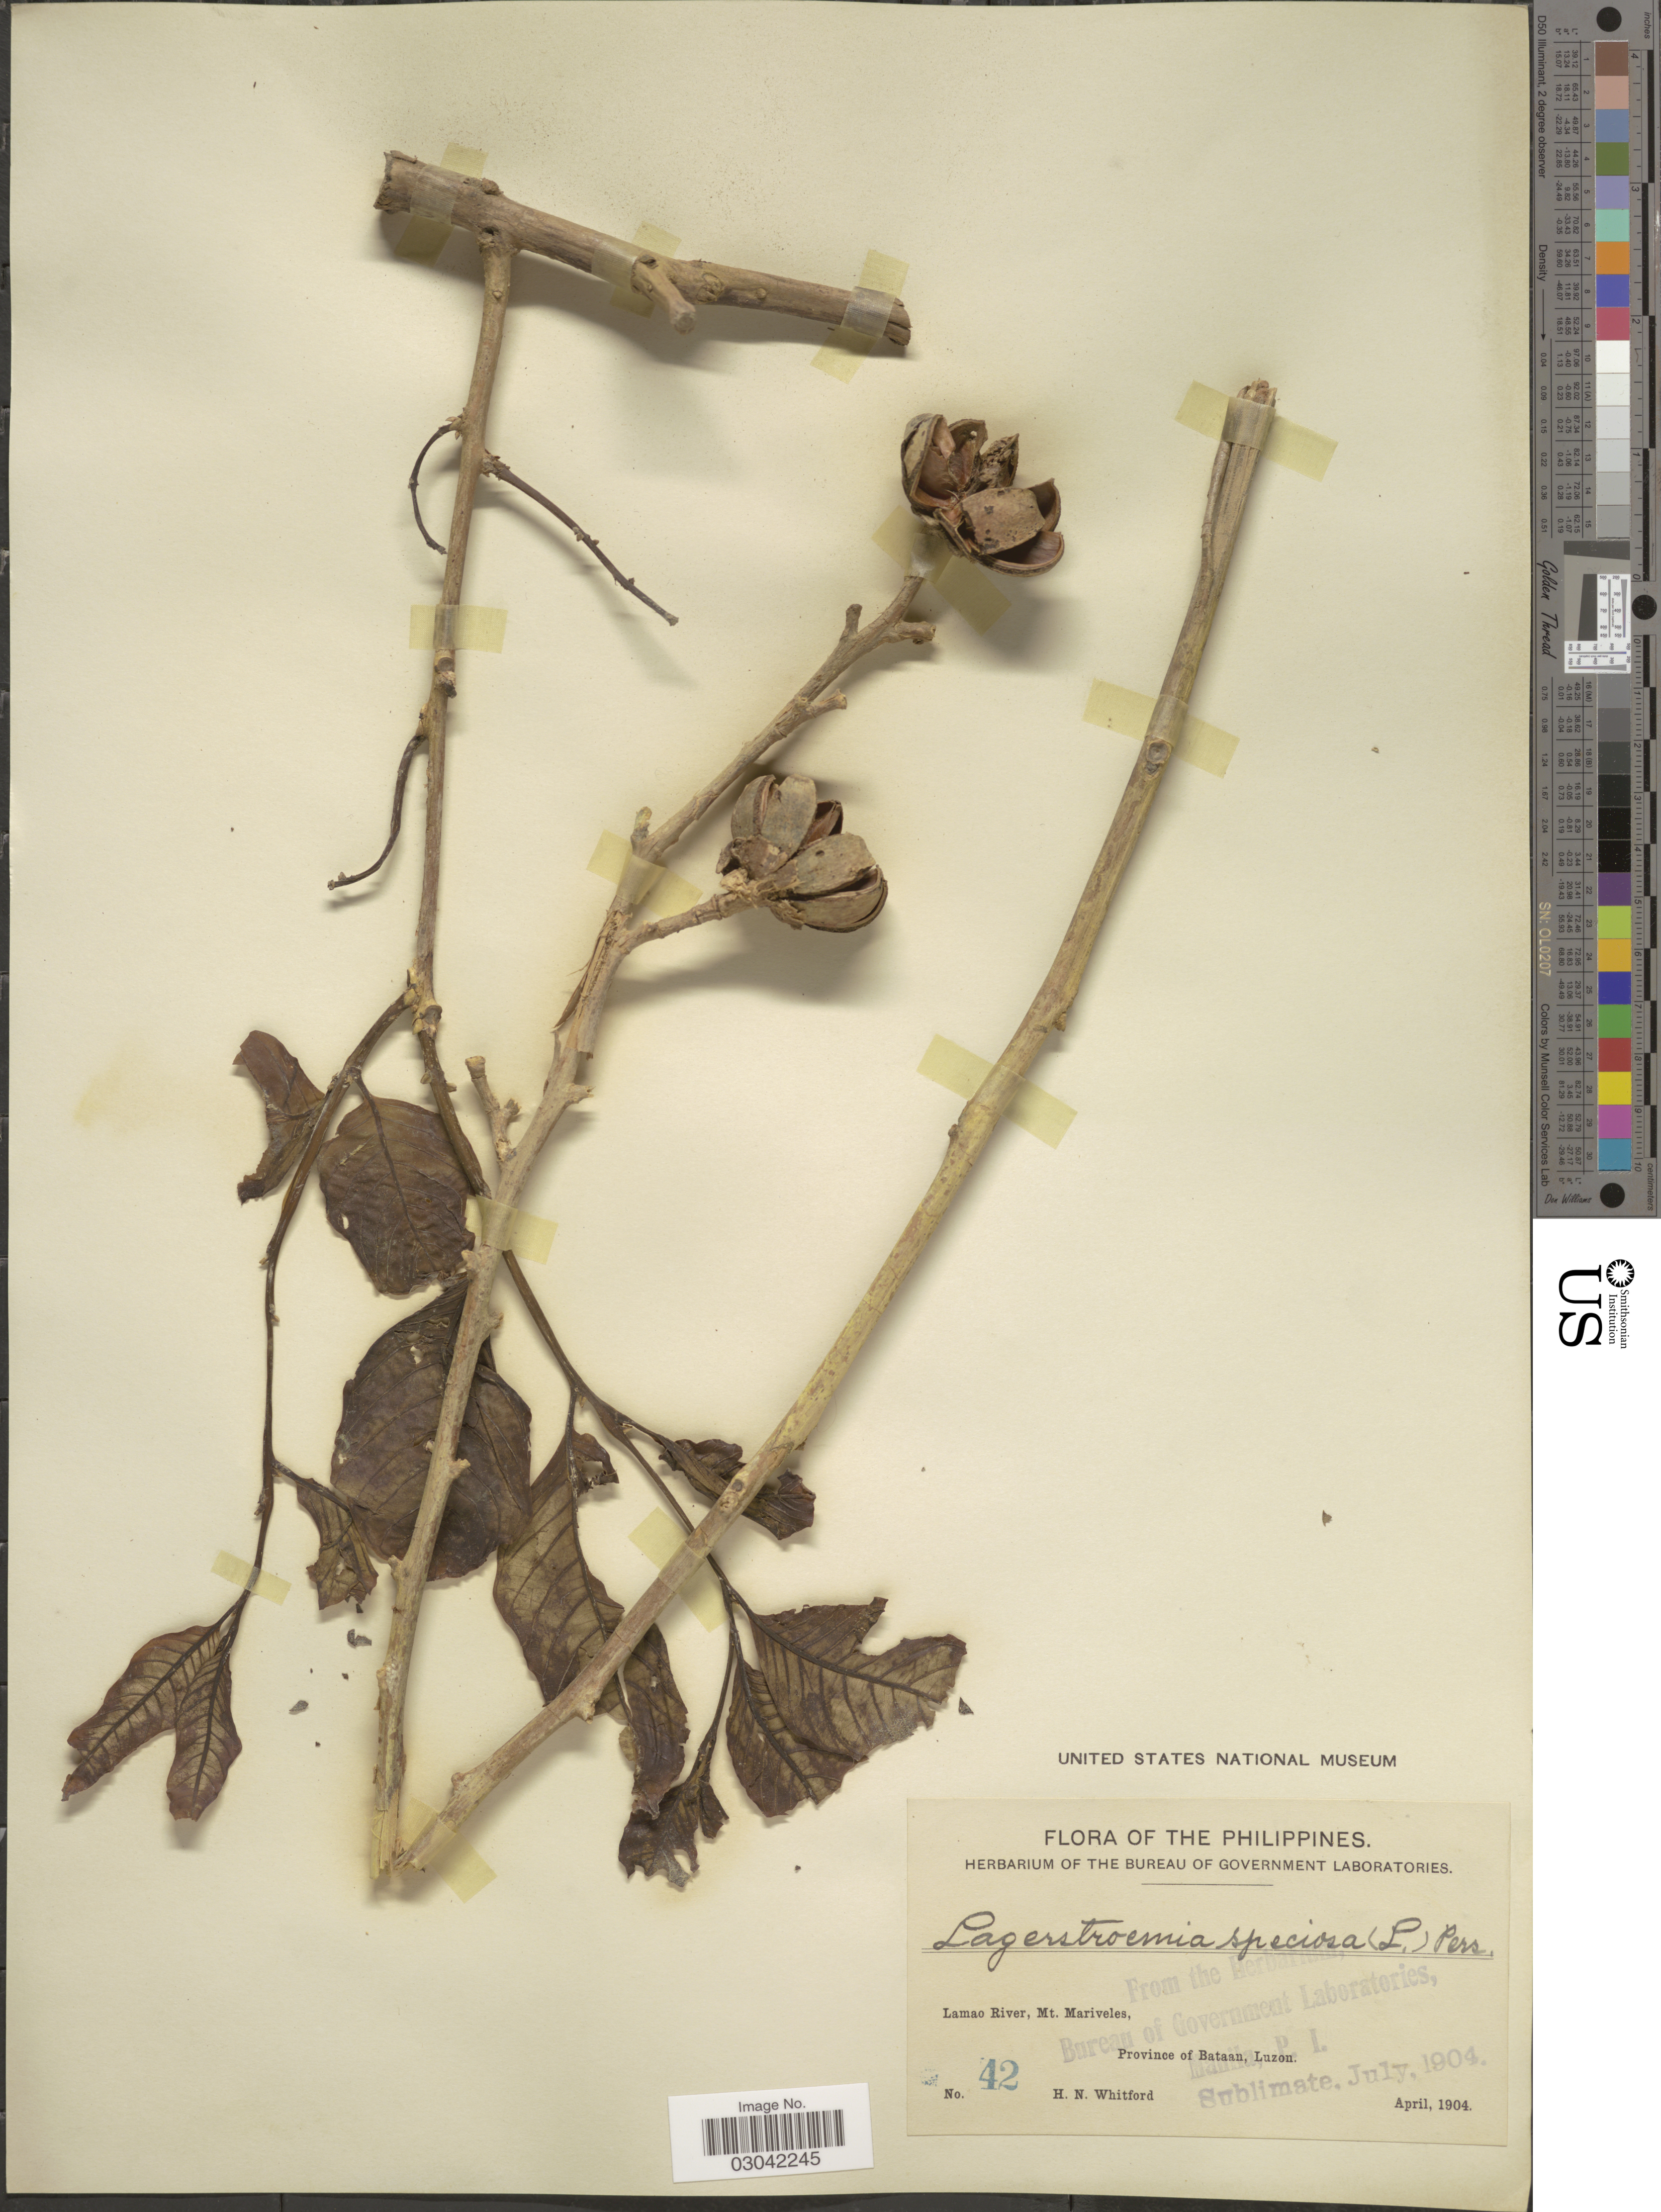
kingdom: Plantae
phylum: Tracheophyta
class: Magnoliopsida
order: Myrtales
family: Lythraceae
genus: Lagerstroemia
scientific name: Lagerstroemia speciosa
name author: (L.) Pers.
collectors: H. N. Whitford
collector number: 42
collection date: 1904-04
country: Philippines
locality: Lamao River, Mt. Mariveles, Province of Bataan, Luzon.